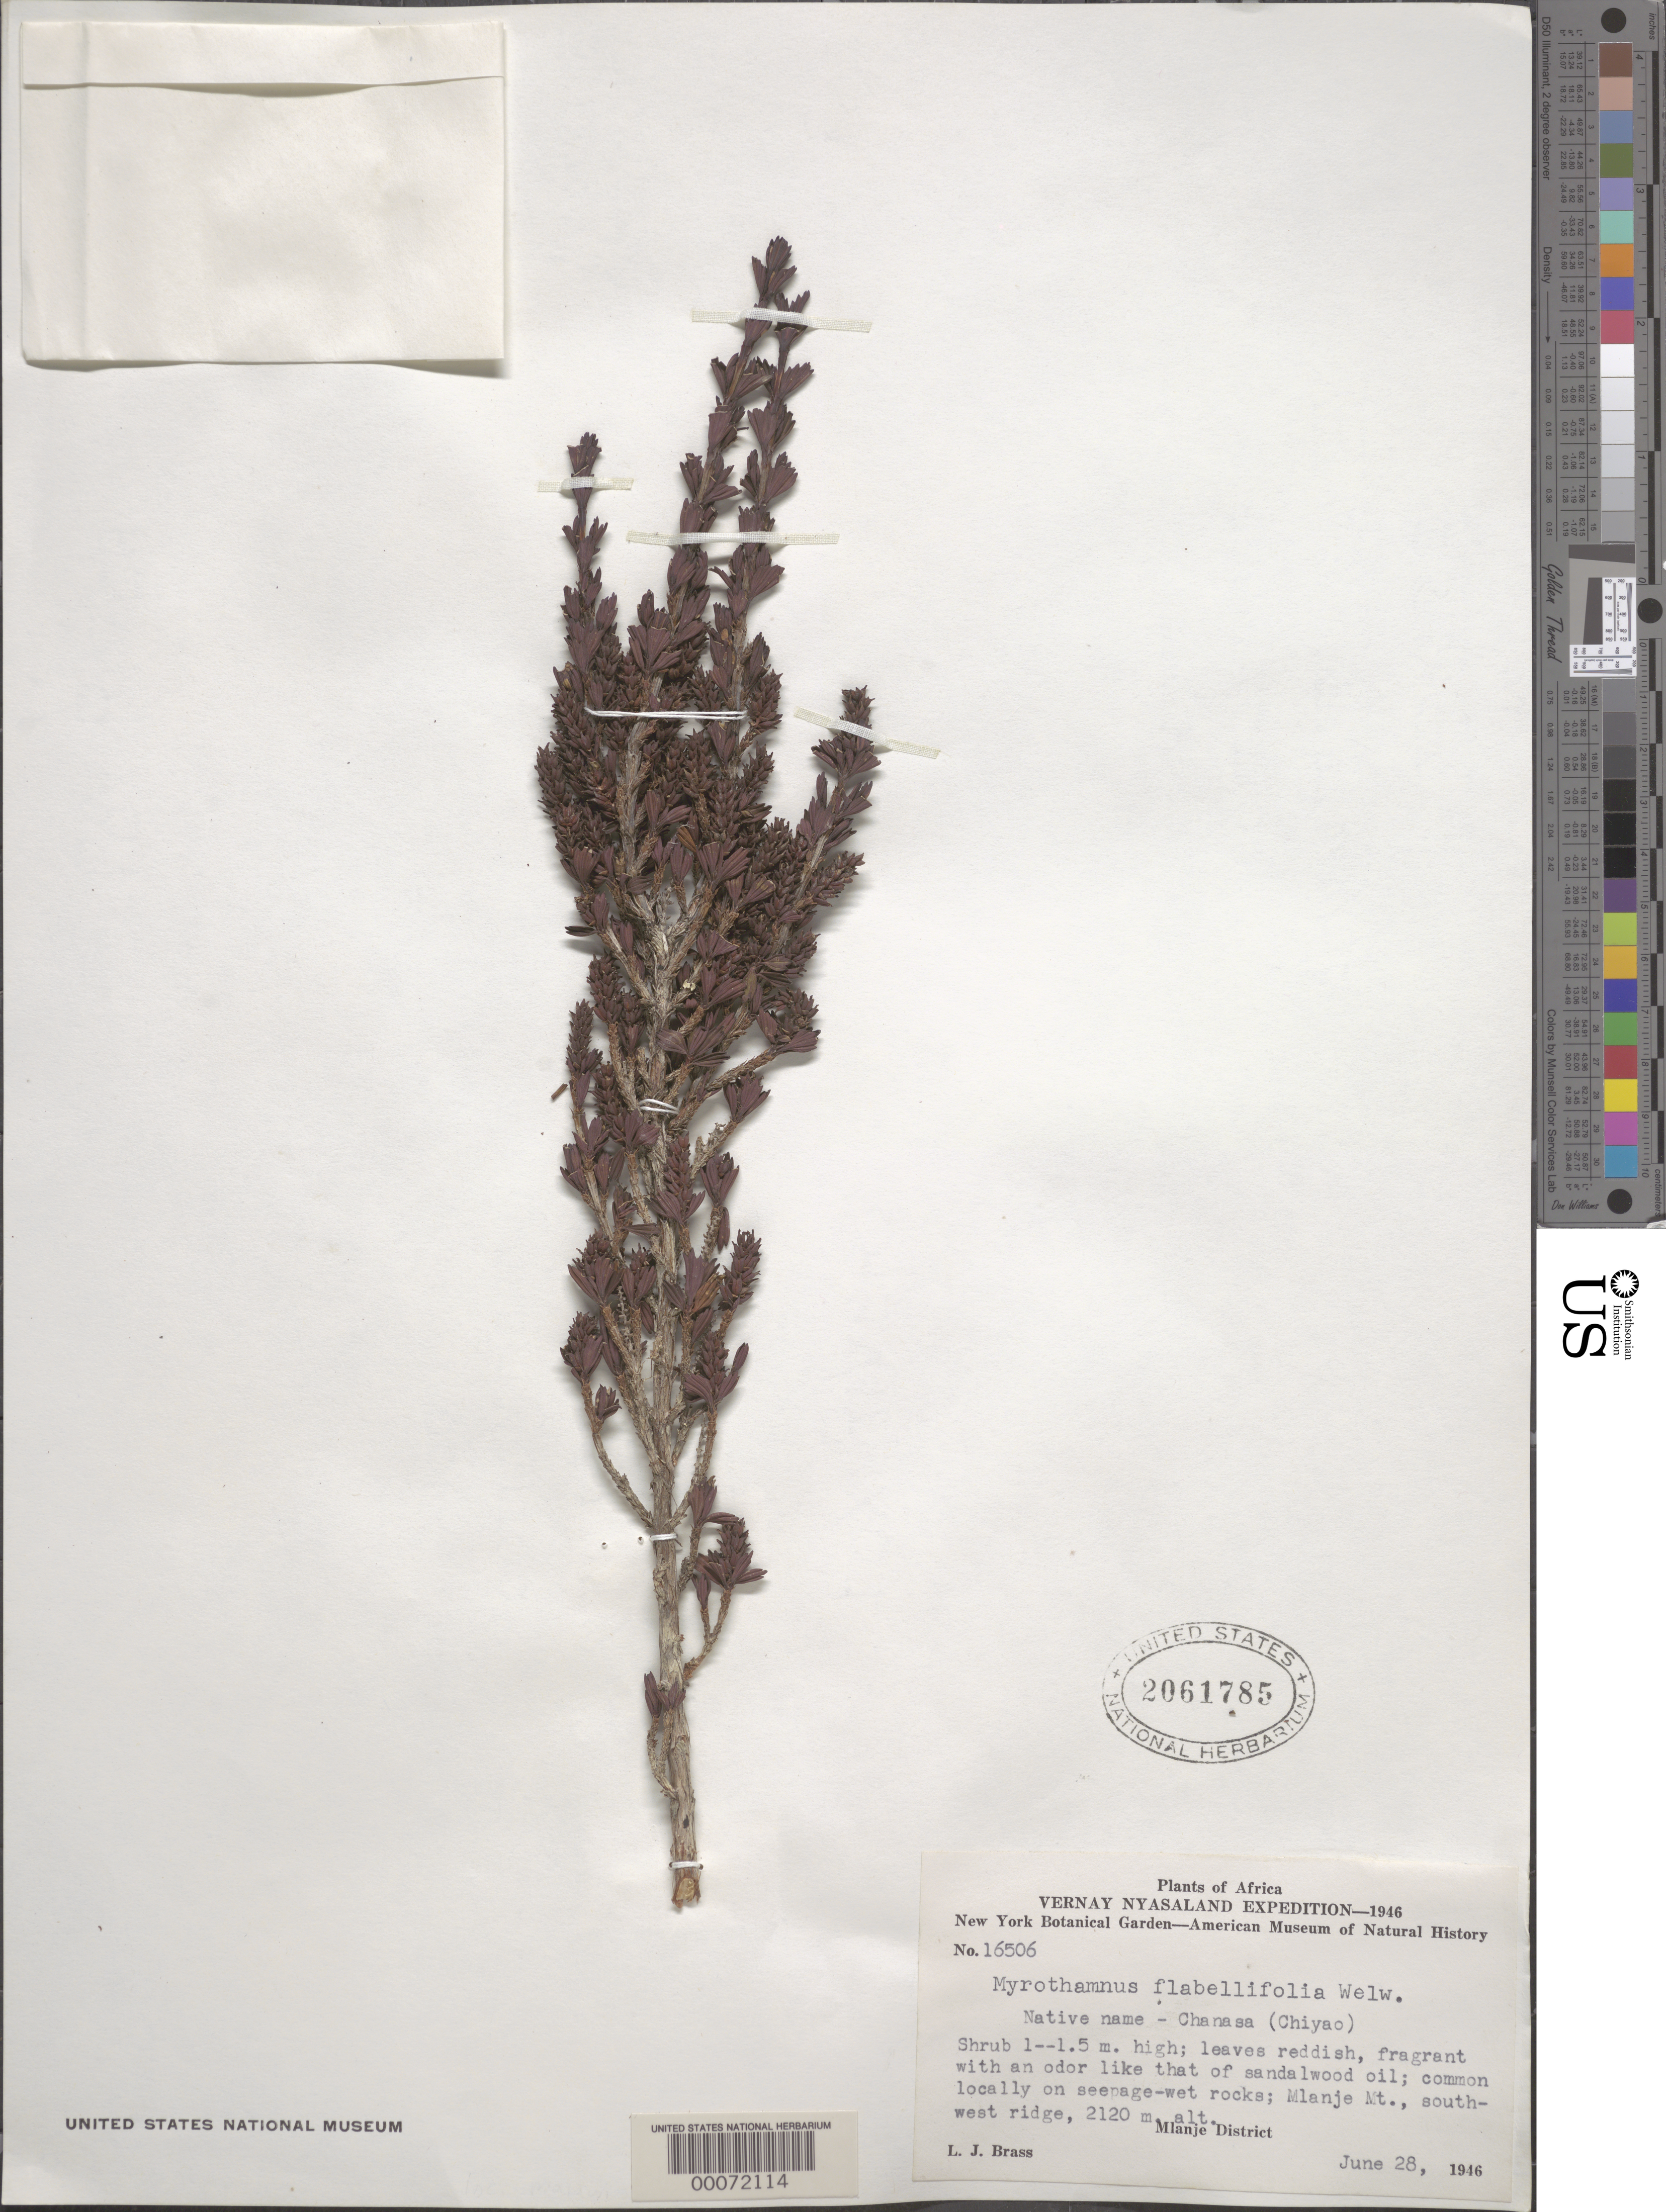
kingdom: Plantae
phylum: Tracheophyta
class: Magnoliopsida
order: Gunnerales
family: Myrothamnaceae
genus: Myrothamnus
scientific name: Myrothamnus flabellifolius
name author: Welw.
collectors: L. J. Brass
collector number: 16506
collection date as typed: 28 Jun 1946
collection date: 1946-06-28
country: Malawi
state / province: Southern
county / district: Mulanje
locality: Mlanje dist., mlanje mt.,south-west ridge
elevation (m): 2120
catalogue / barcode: US 2061785